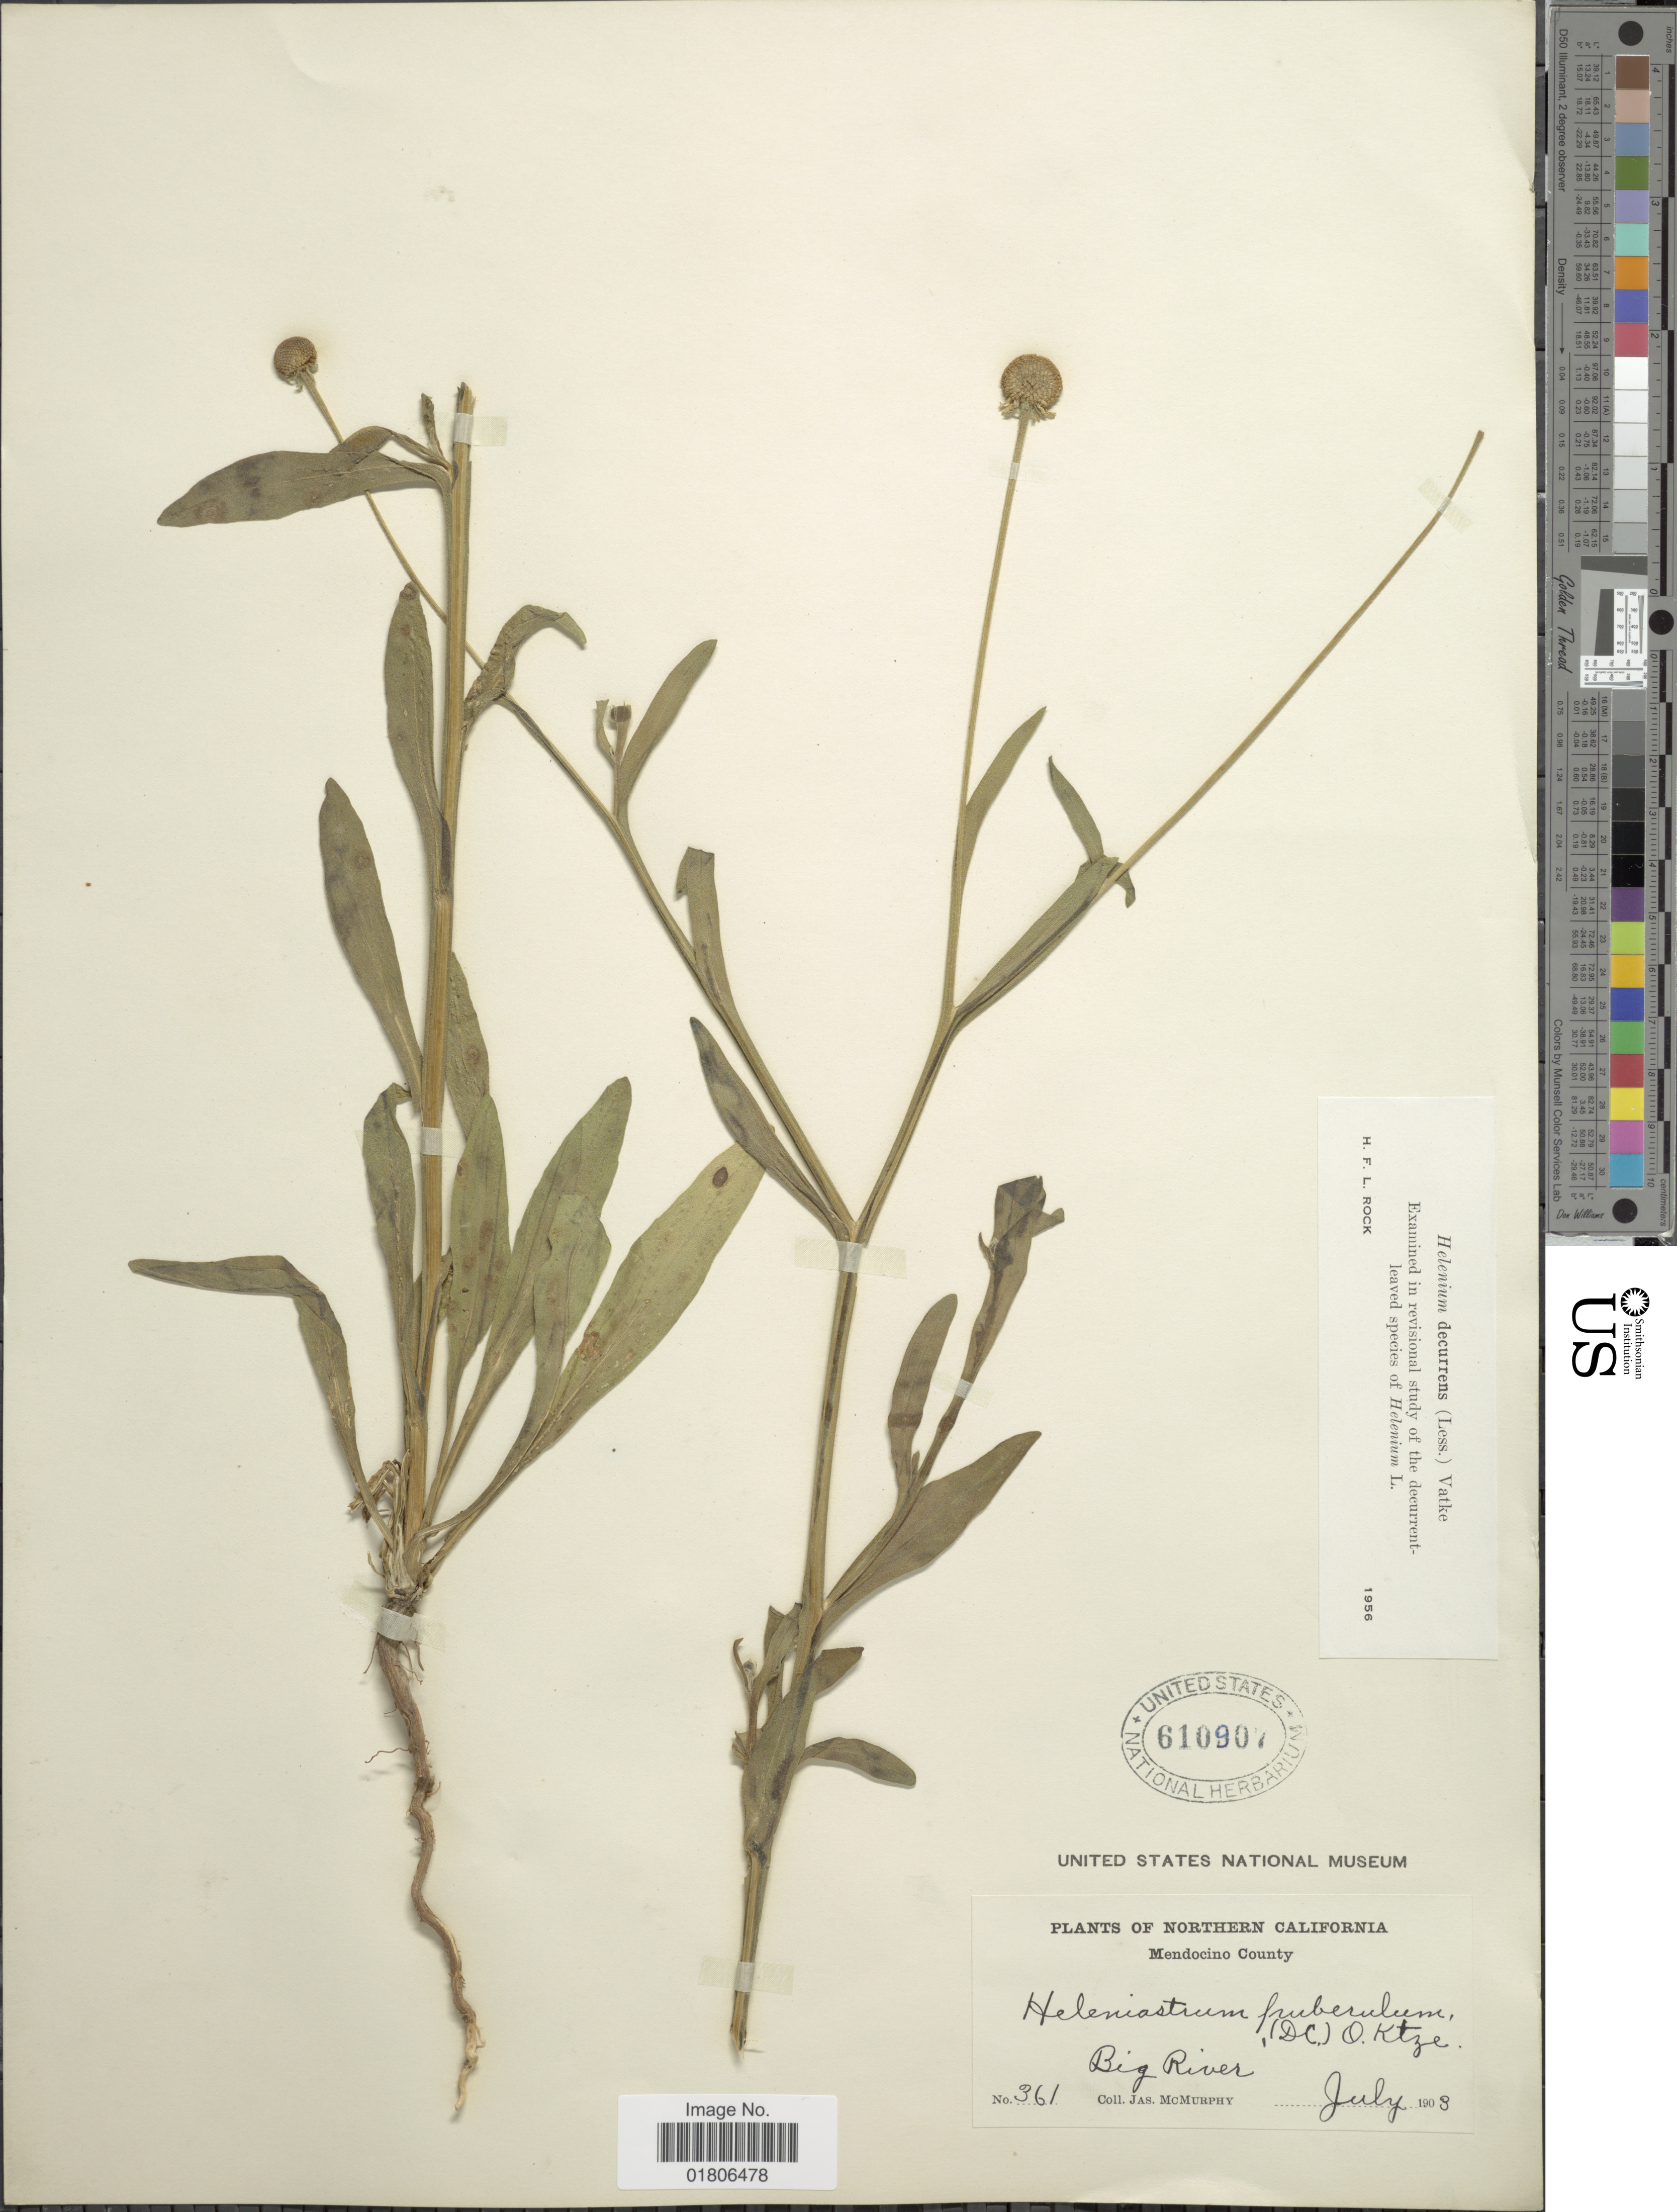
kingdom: Plantae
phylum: Tracheophyta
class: Magnoliopsida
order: Asterales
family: Asteraceae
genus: Helenium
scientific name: Helenium puberulum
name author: DC.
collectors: J. McMurphy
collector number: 361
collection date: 1903-07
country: United States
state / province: California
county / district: Mendocino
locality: Northern California, Mendocino County, Big River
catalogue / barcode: US 610907